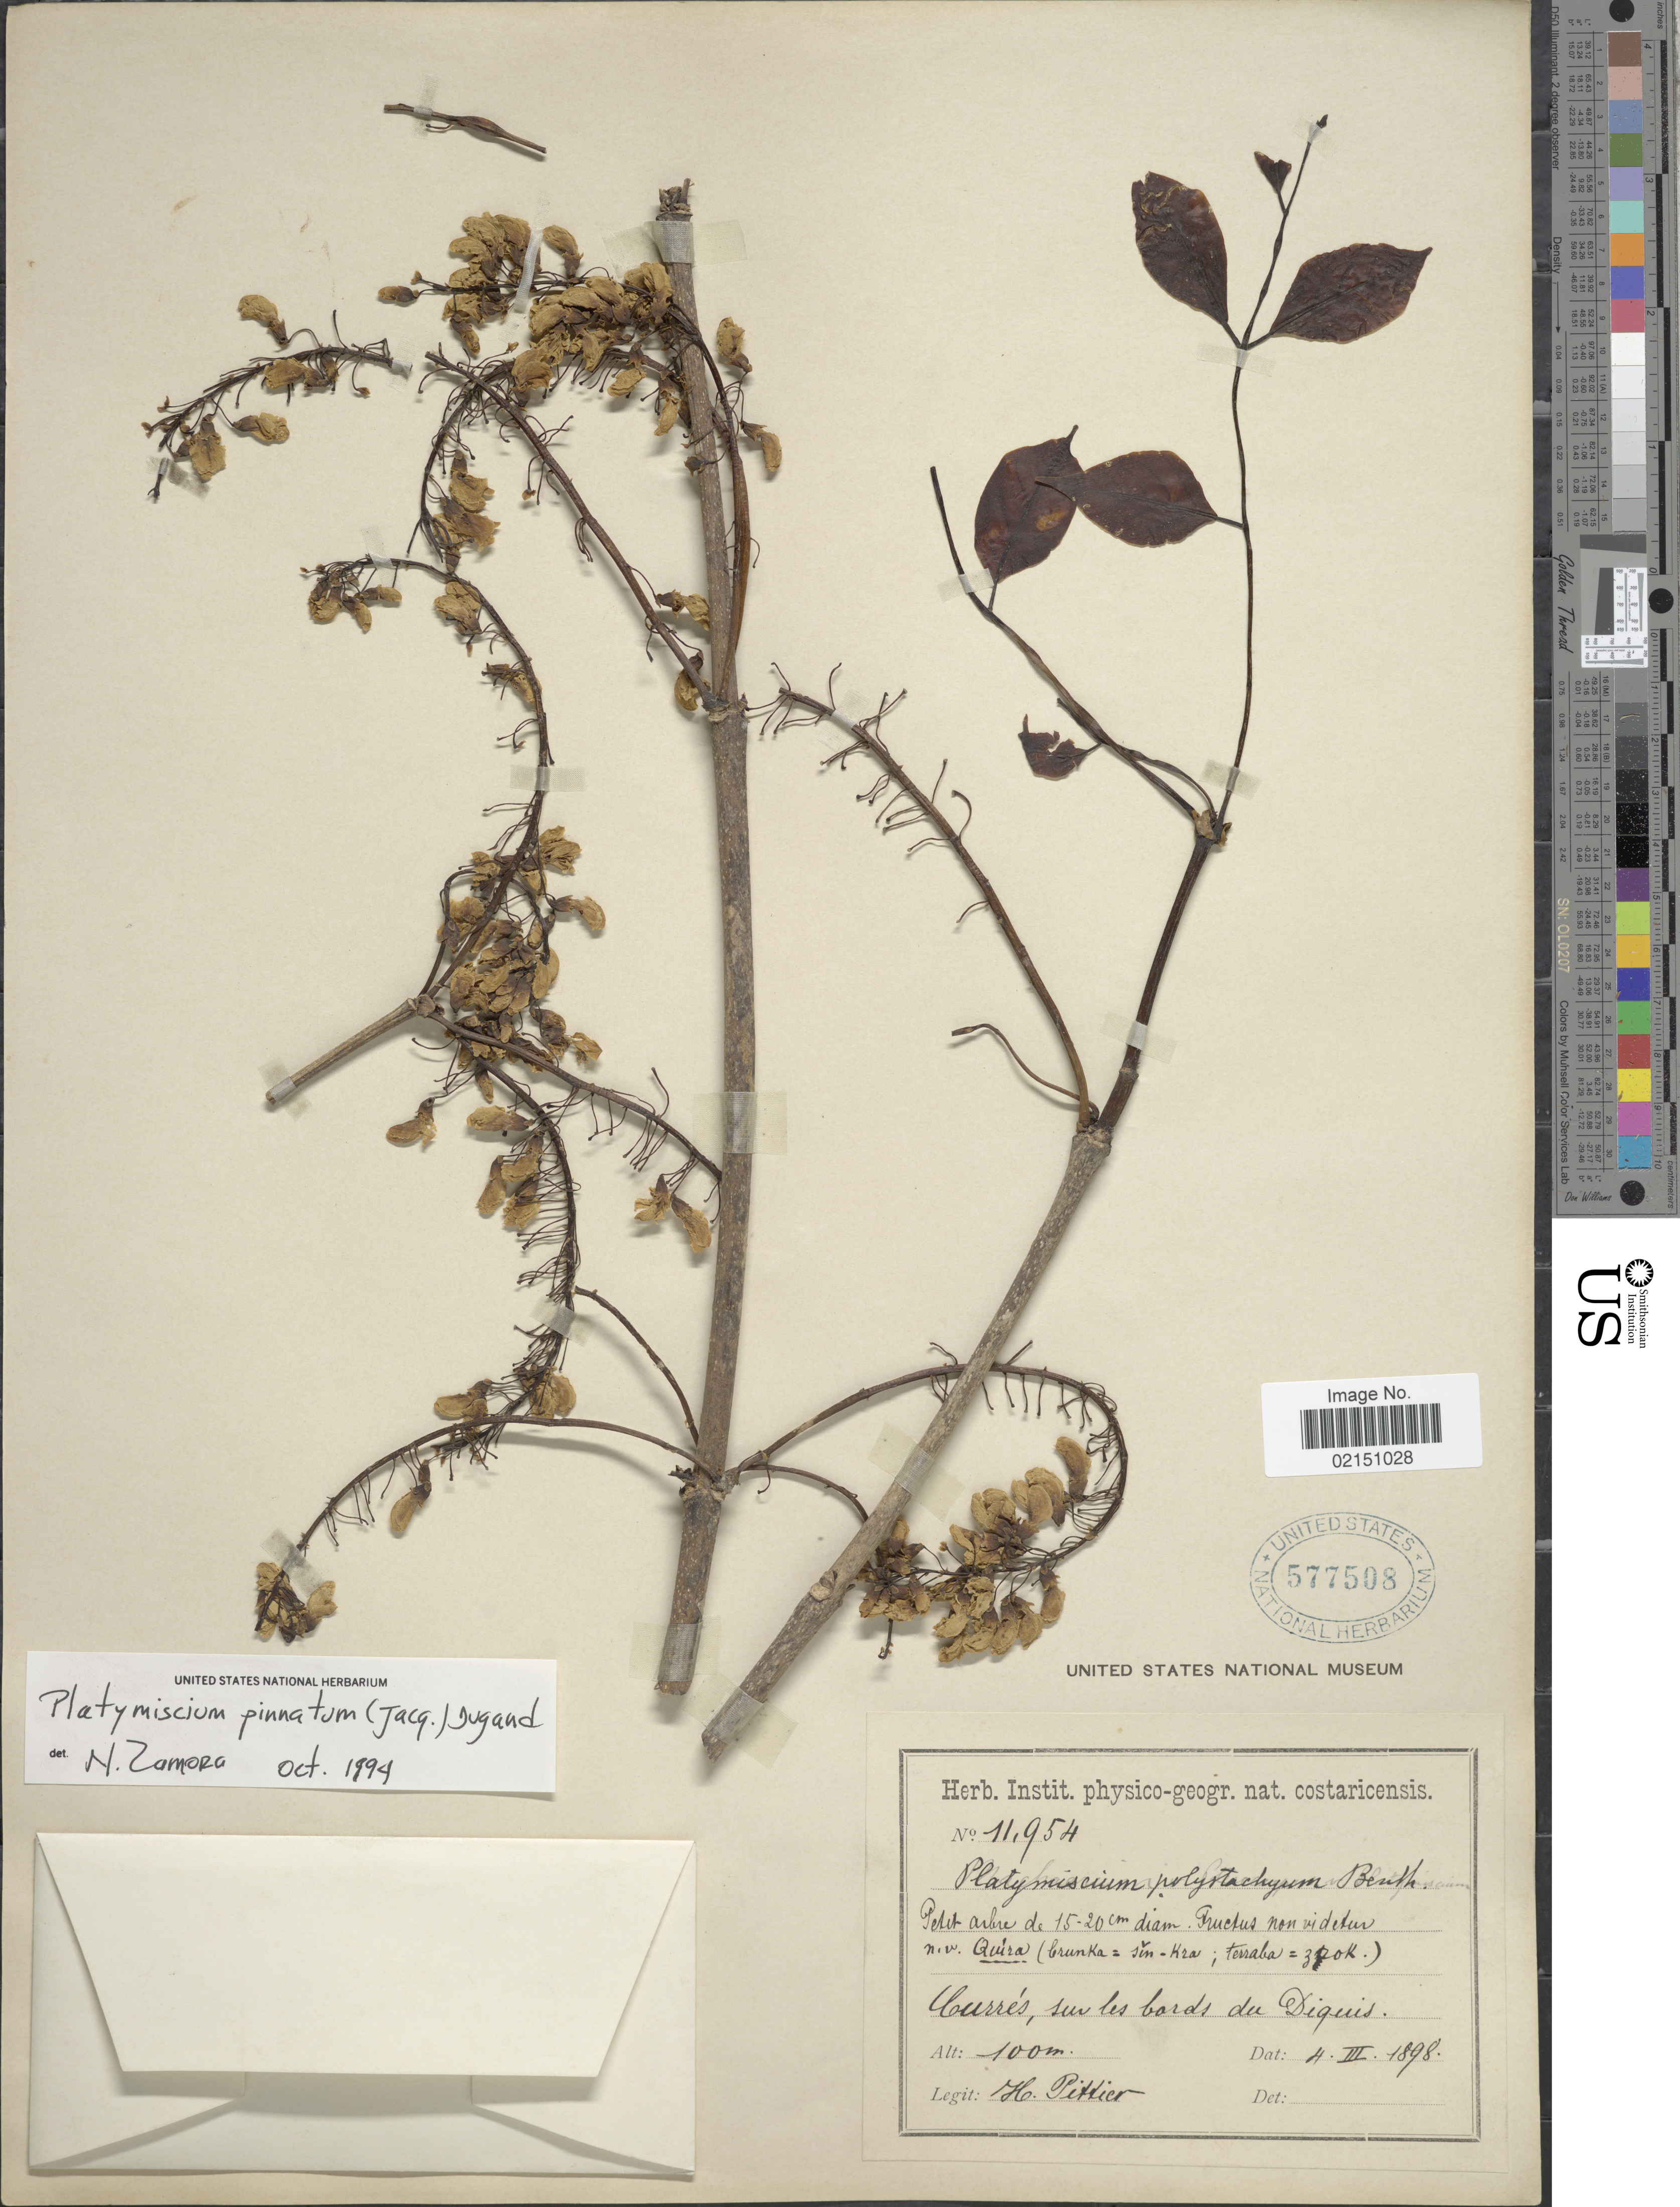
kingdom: Plantae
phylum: Tracheophyta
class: Magnoliopsida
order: Fabales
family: Fabaceae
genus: Platymiscium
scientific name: Platymiscium pinnatum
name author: (Jacq.) Dugand G.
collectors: H. F. Pittier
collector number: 11954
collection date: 1898-03-04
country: Costa Rica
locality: Currés, sur les bords du Diquis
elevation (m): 100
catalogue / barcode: US 577508